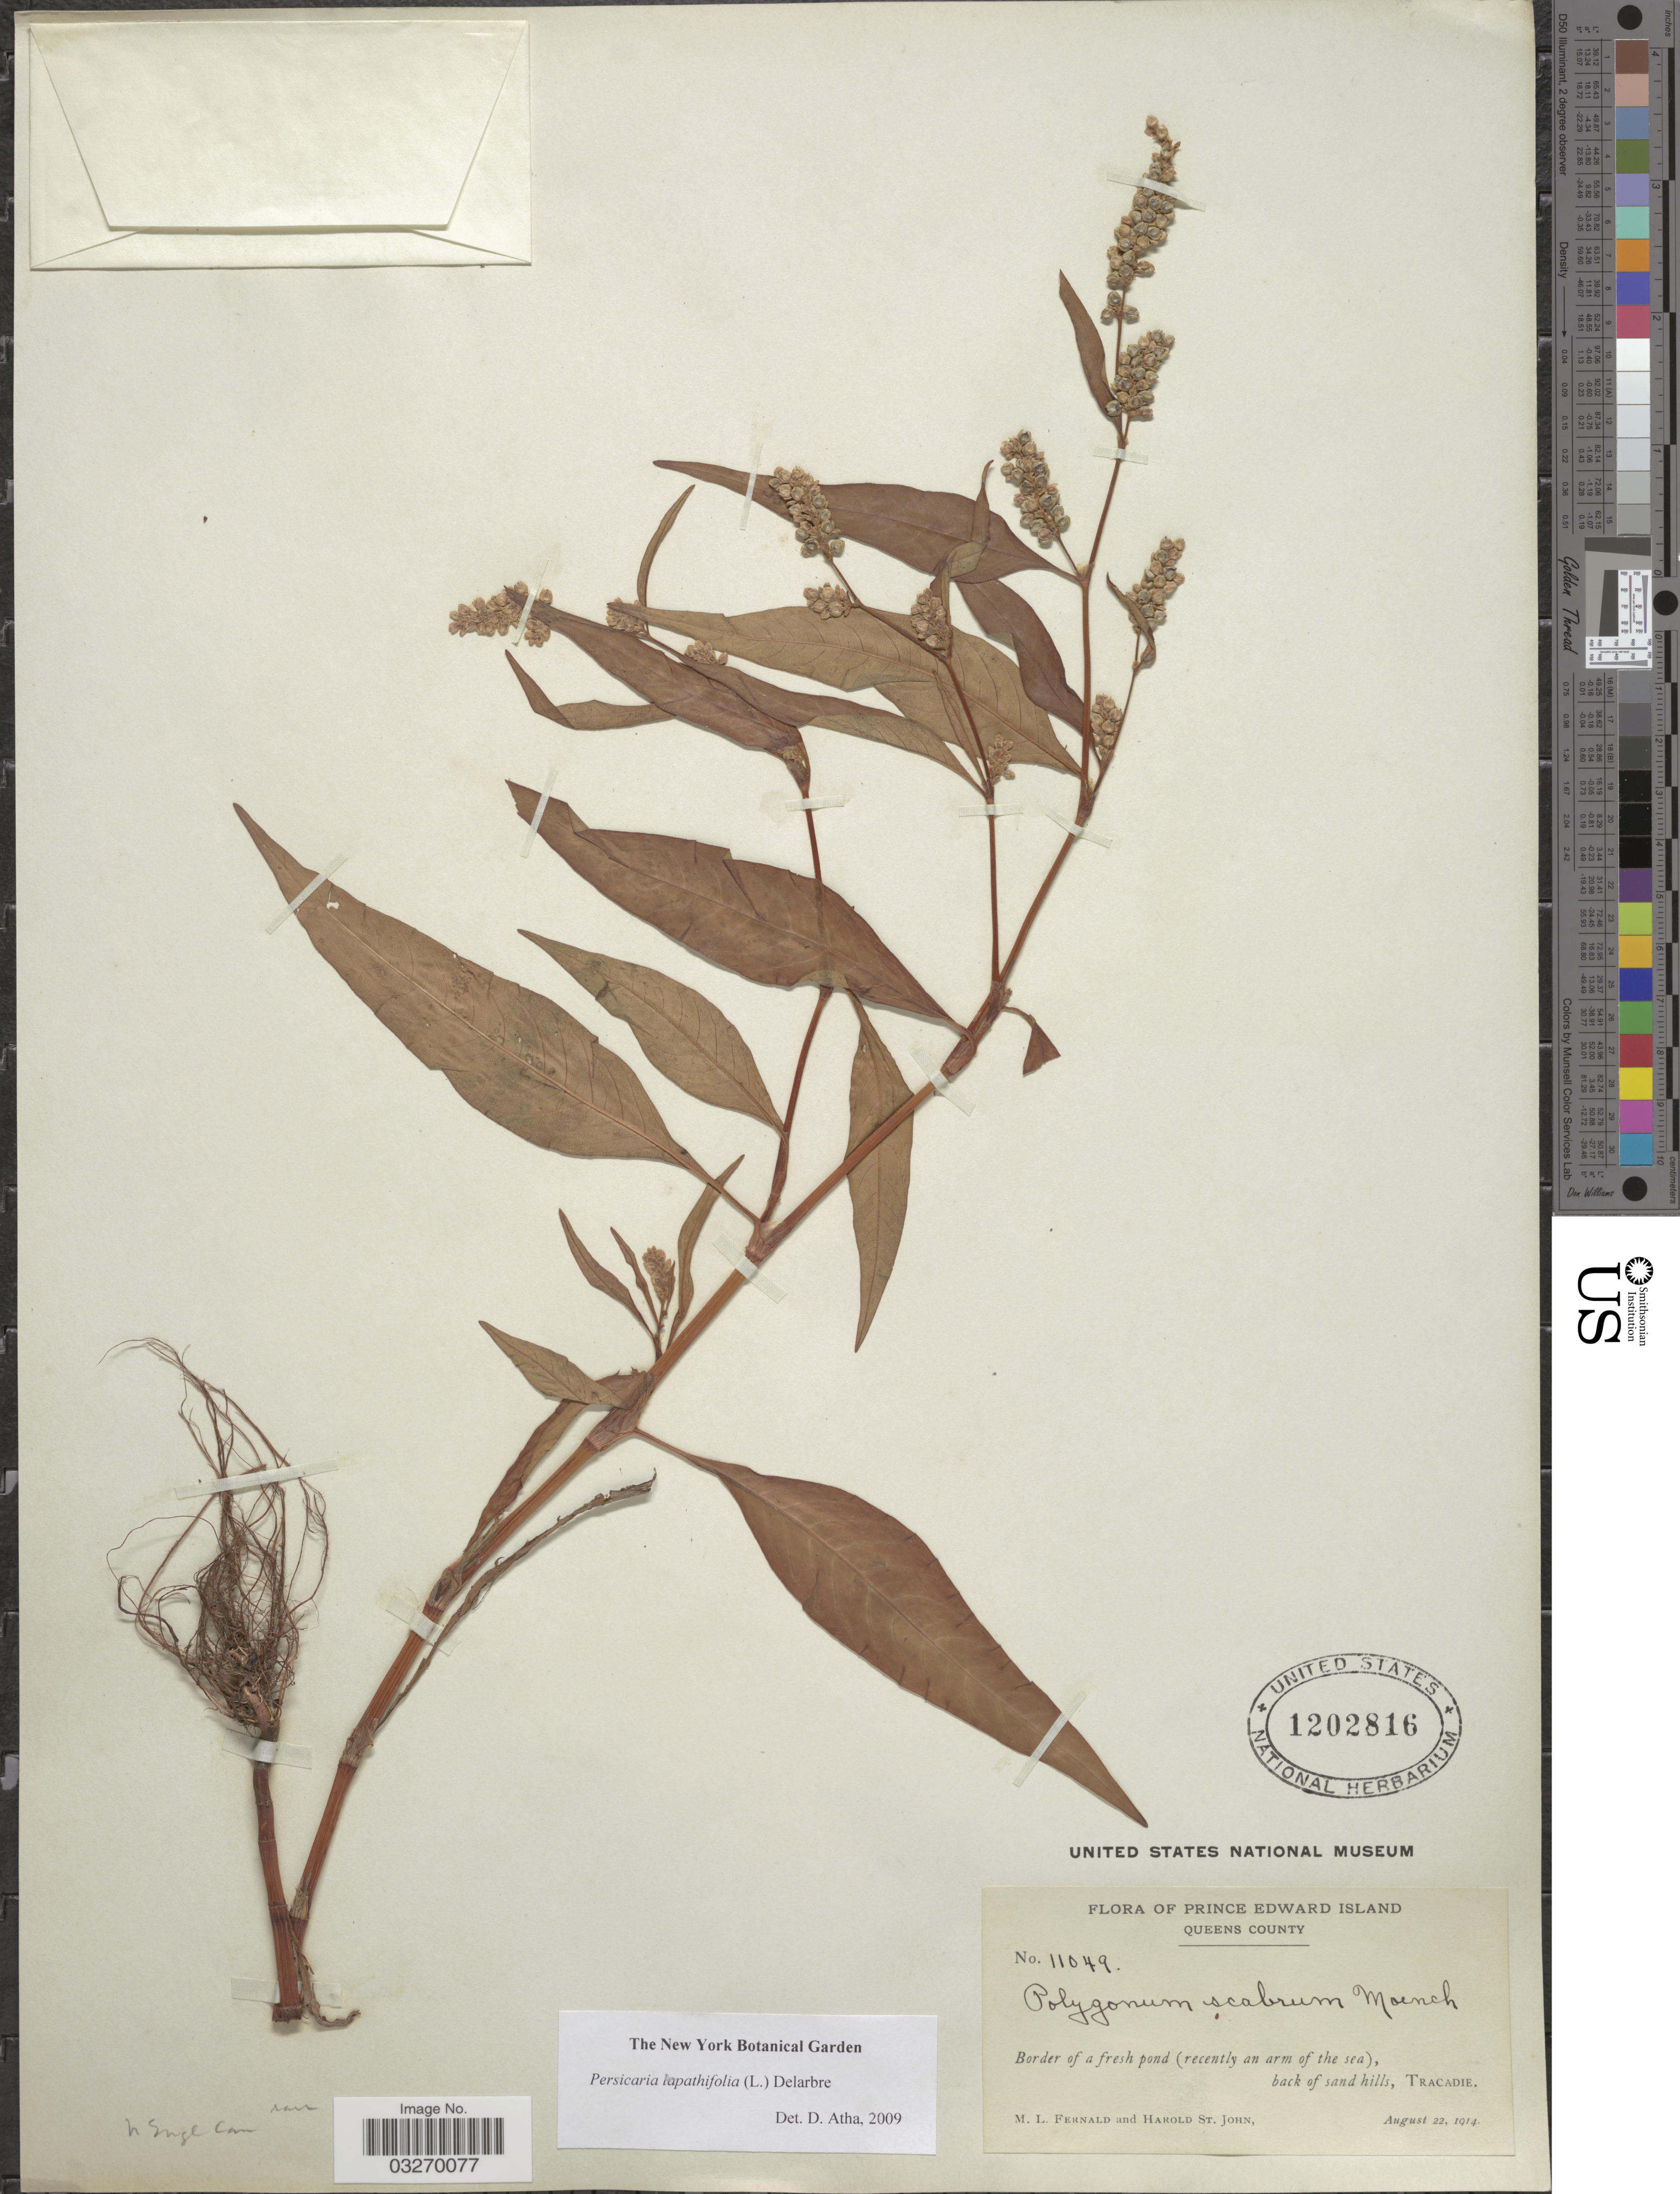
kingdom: Plantae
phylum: Tracheophyta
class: Magnoliopsida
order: Caryophyllales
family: Polygonaceae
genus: Persicaria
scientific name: Persicaria lapathifolia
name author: (L.) Delarbre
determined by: Atha, D. E.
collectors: M. L. Fernald & H. St. John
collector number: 11049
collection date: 1914-08-22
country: Canada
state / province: Prince Edward Island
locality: Queens County. Tracadie.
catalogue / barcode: US 1202816